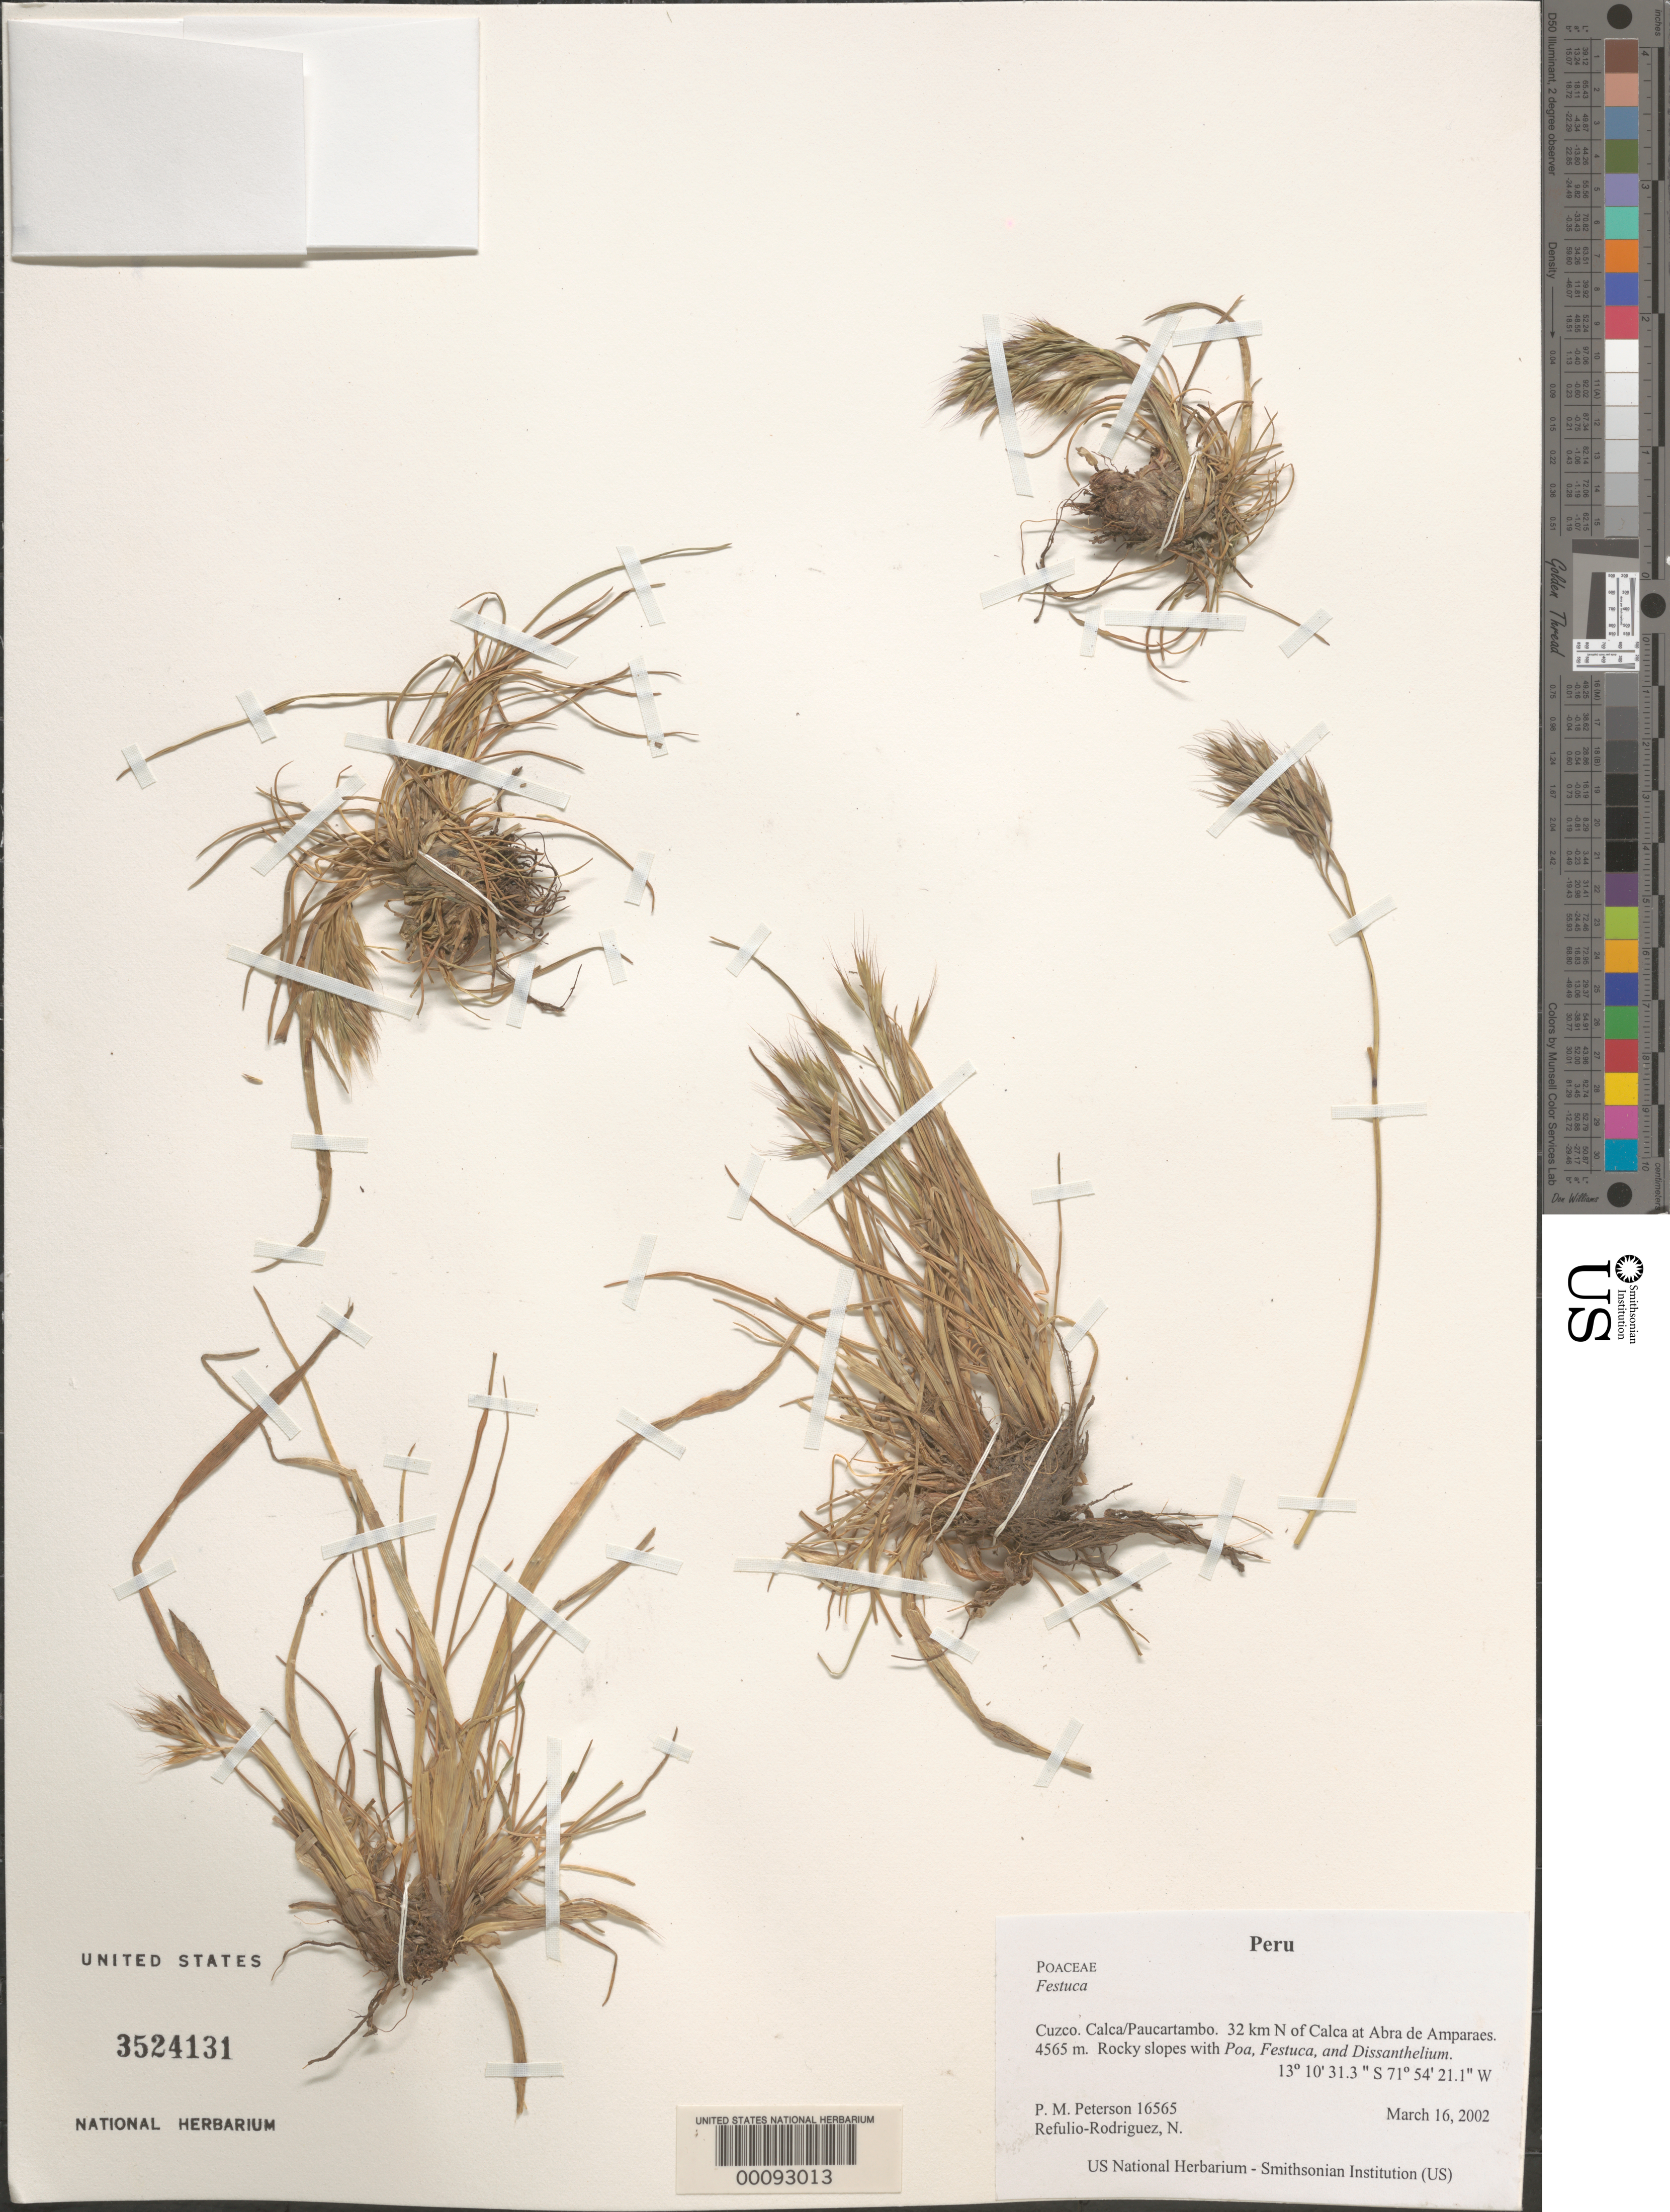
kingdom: Plantae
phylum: Tracheophyta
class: Liliopsida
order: Poales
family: Poaceae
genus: Festuca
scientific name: Festuca sp.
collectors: P. M. Peterson & N. Refulio-Rodríguez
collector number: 16565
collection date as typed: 16 Mar 2002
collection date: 2002-03-16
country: Peru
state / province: Cusco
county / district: Calca/Paucartambo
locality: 32 km N of Calca at Abra de Amparaes.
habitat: Rocky slopes with ~Poa, Festuca, and Dissanthelium~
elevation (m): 4565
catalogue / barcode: US 3524131